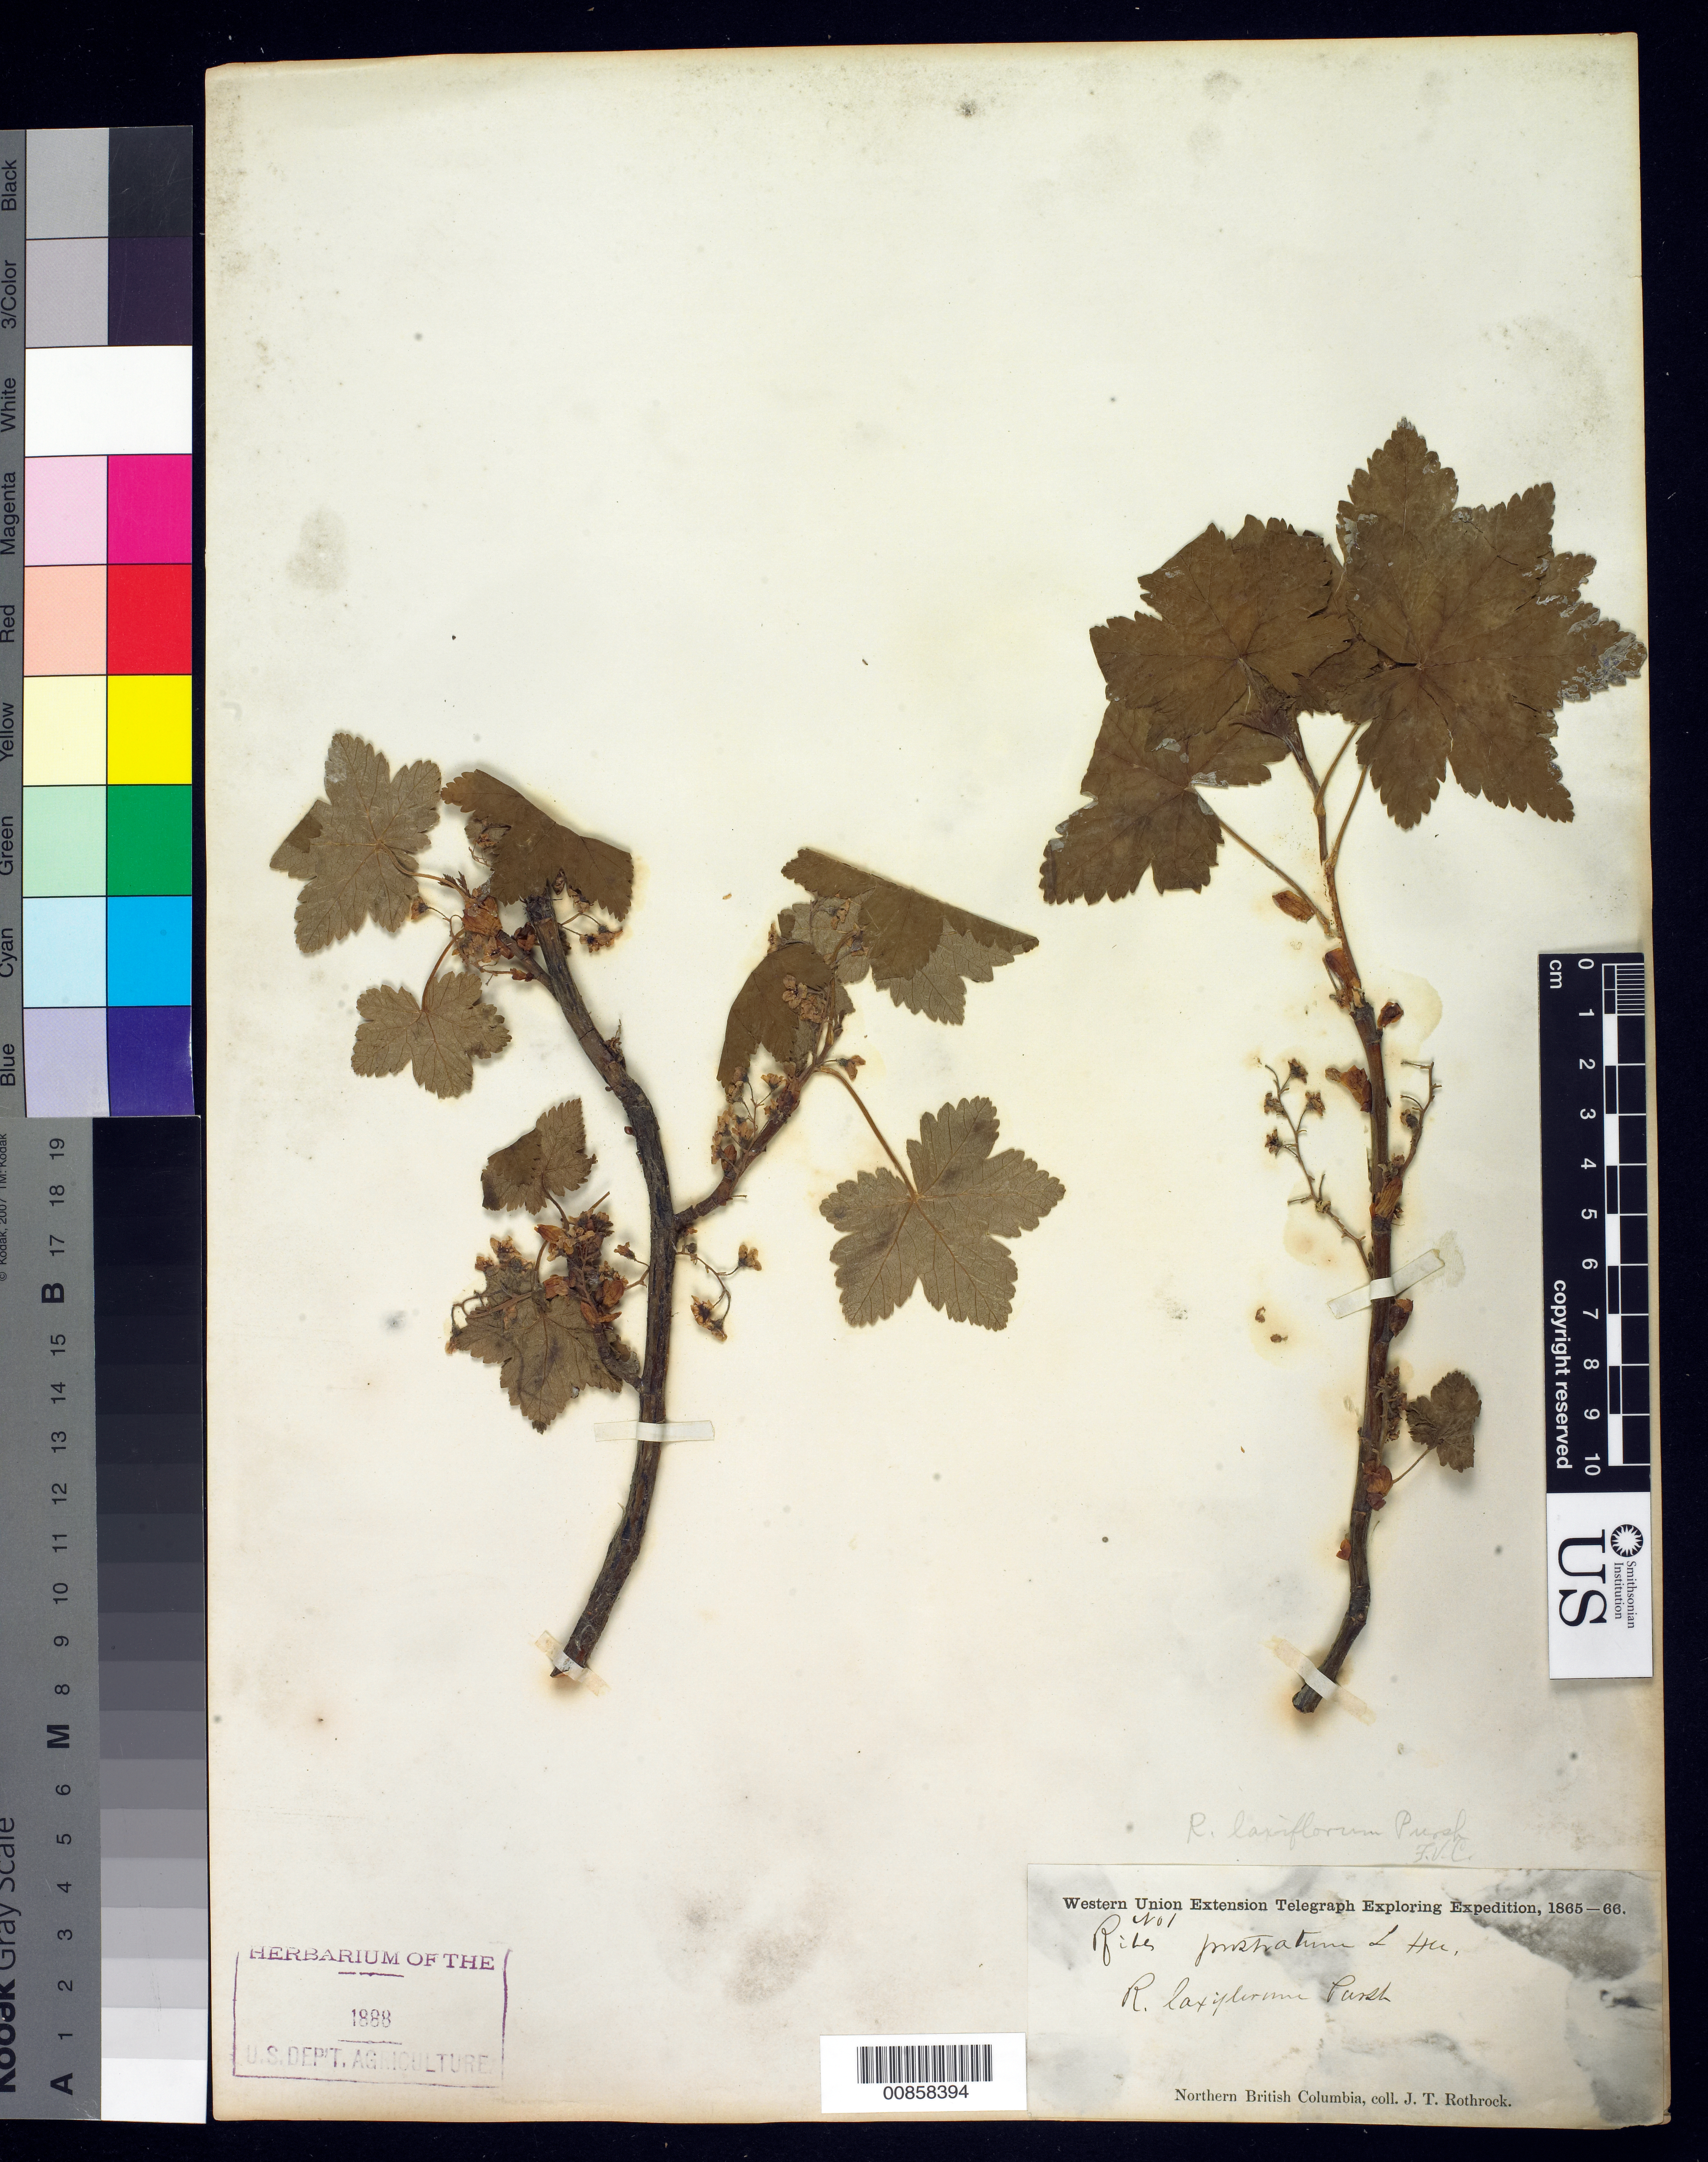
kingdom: Plantae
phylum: Tracheophyta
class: Magnoliopsida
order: Saxifragales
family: Grossulariaceae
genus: Ribes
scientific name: Ribes laxiflorum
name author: Pursh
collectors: J. T. Rothrock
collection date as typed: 1865 to -- --- 1866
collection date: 1865/1866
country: Canada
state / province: British Columbia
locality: Northern British Columbia